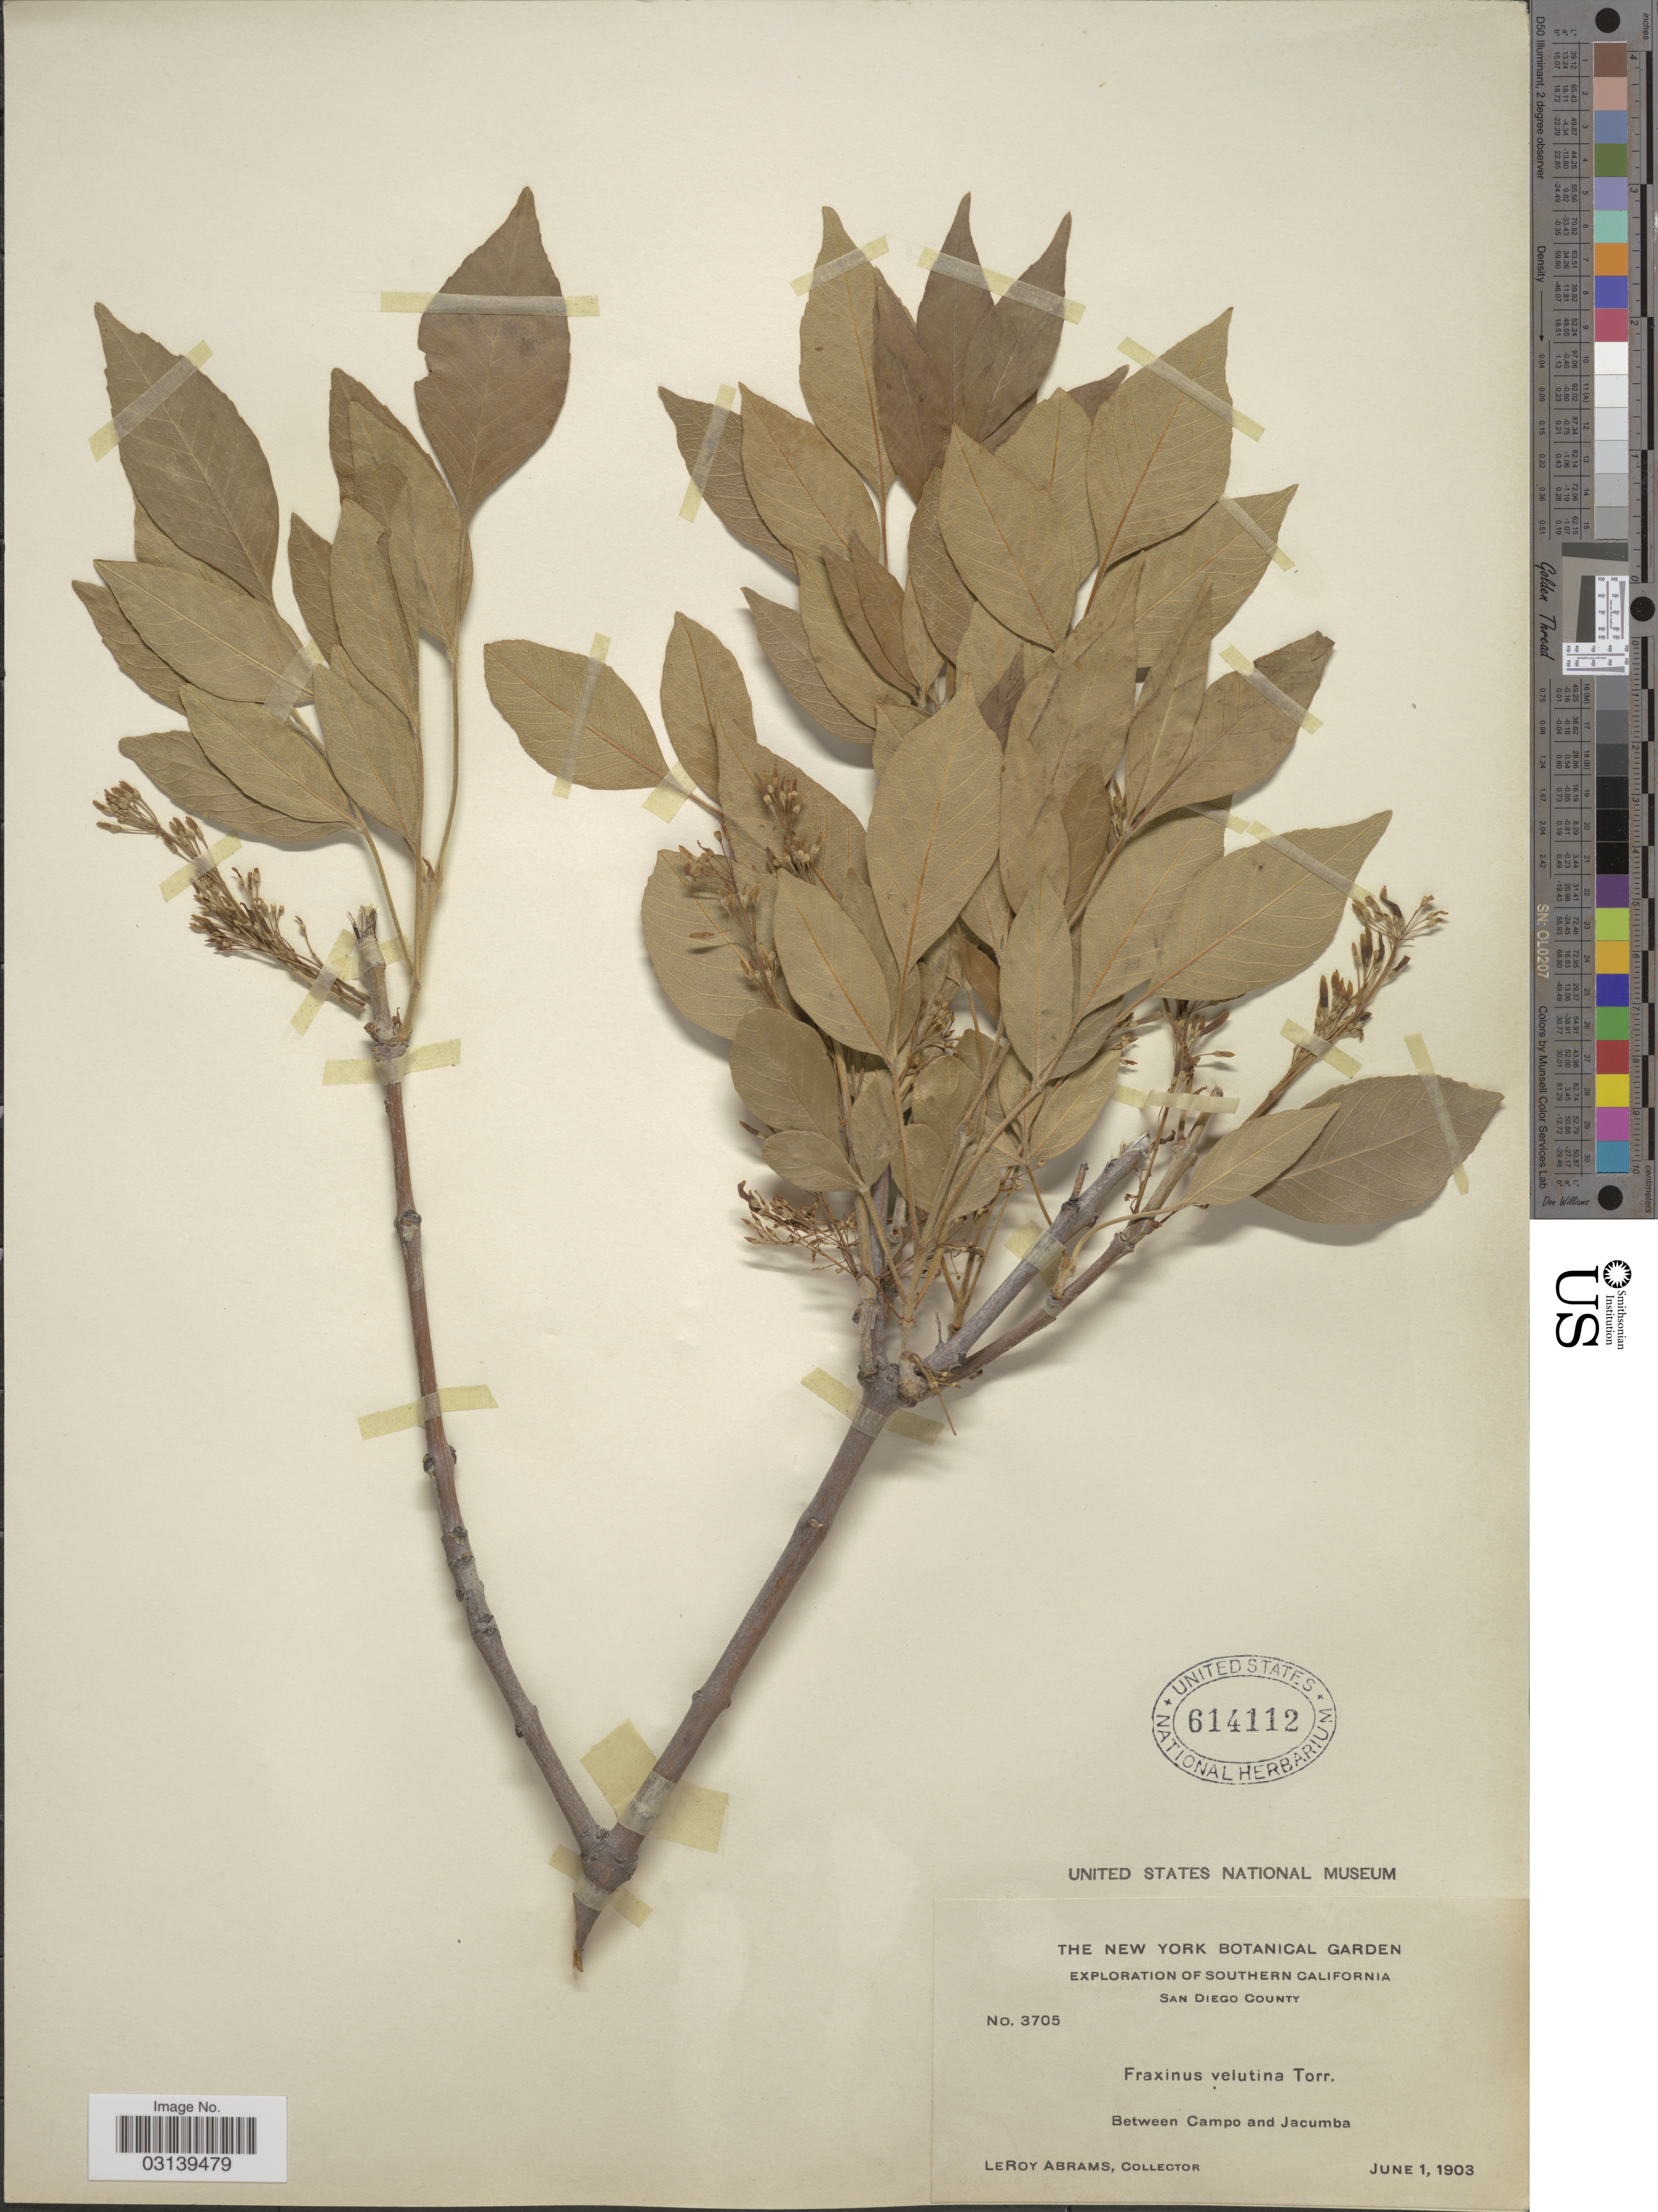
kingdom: Plantae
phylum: Tracheophyta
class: Magnoliopsida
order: Lamiales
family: Oleaceae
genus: Fraxinus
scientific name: Fraxinus velutina var. coriacea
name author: (S. Watson) Rehder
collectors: L. Abrams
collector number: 3705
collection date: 1903-06-01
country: United States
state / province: California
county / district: San Diego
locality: Southern California, San Diego County, Between Campo and Jacumba.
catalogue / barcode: US 614112